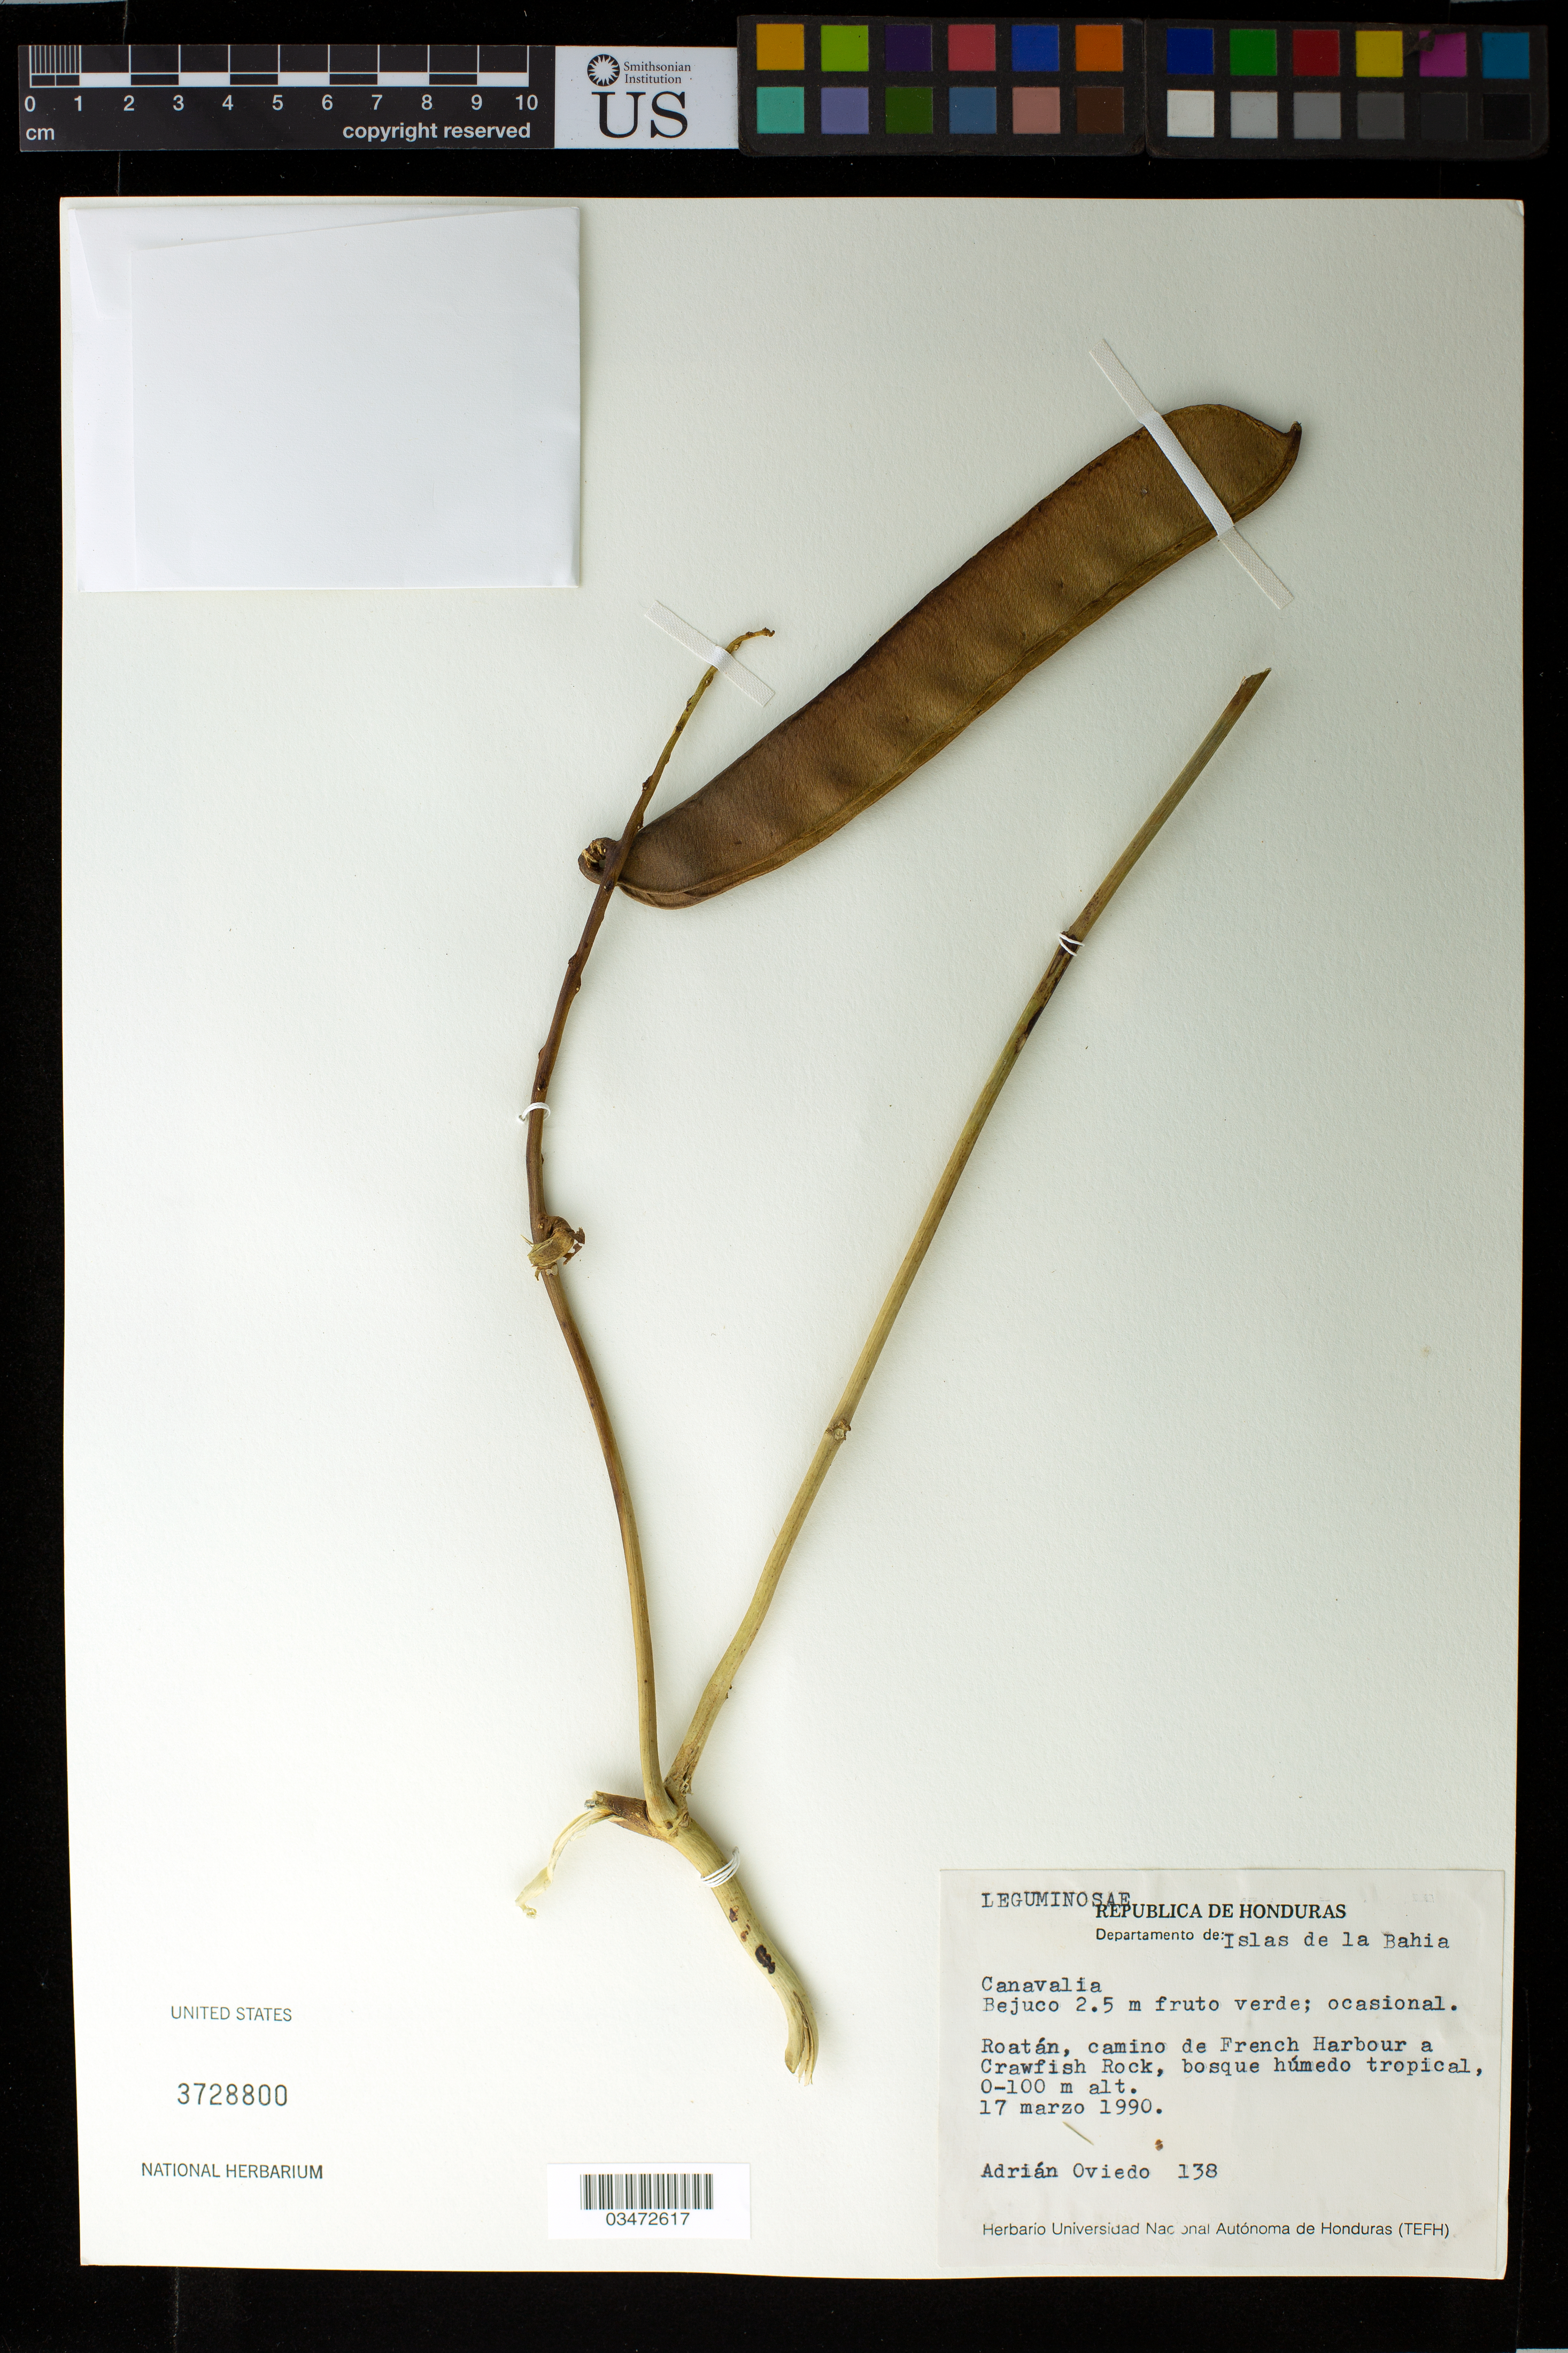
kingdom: Plantae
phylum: Tracheophyta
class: Magnoliopsida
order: Fabales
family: Fabaceae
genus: Canavalia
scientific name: Canavalia ensiformis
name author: (L.) DC.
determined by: Strong, Mark T., (BOT), Smithsonian Institution - National Museum of Natural History (UNITED STATES)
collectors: A. Oviedo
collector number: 138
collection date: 1990-03-16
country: Honduras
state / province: Islas de la Bahía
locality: Roatan, camino de French Harbour a Six Huts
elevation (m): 0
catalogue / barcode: US 3728800